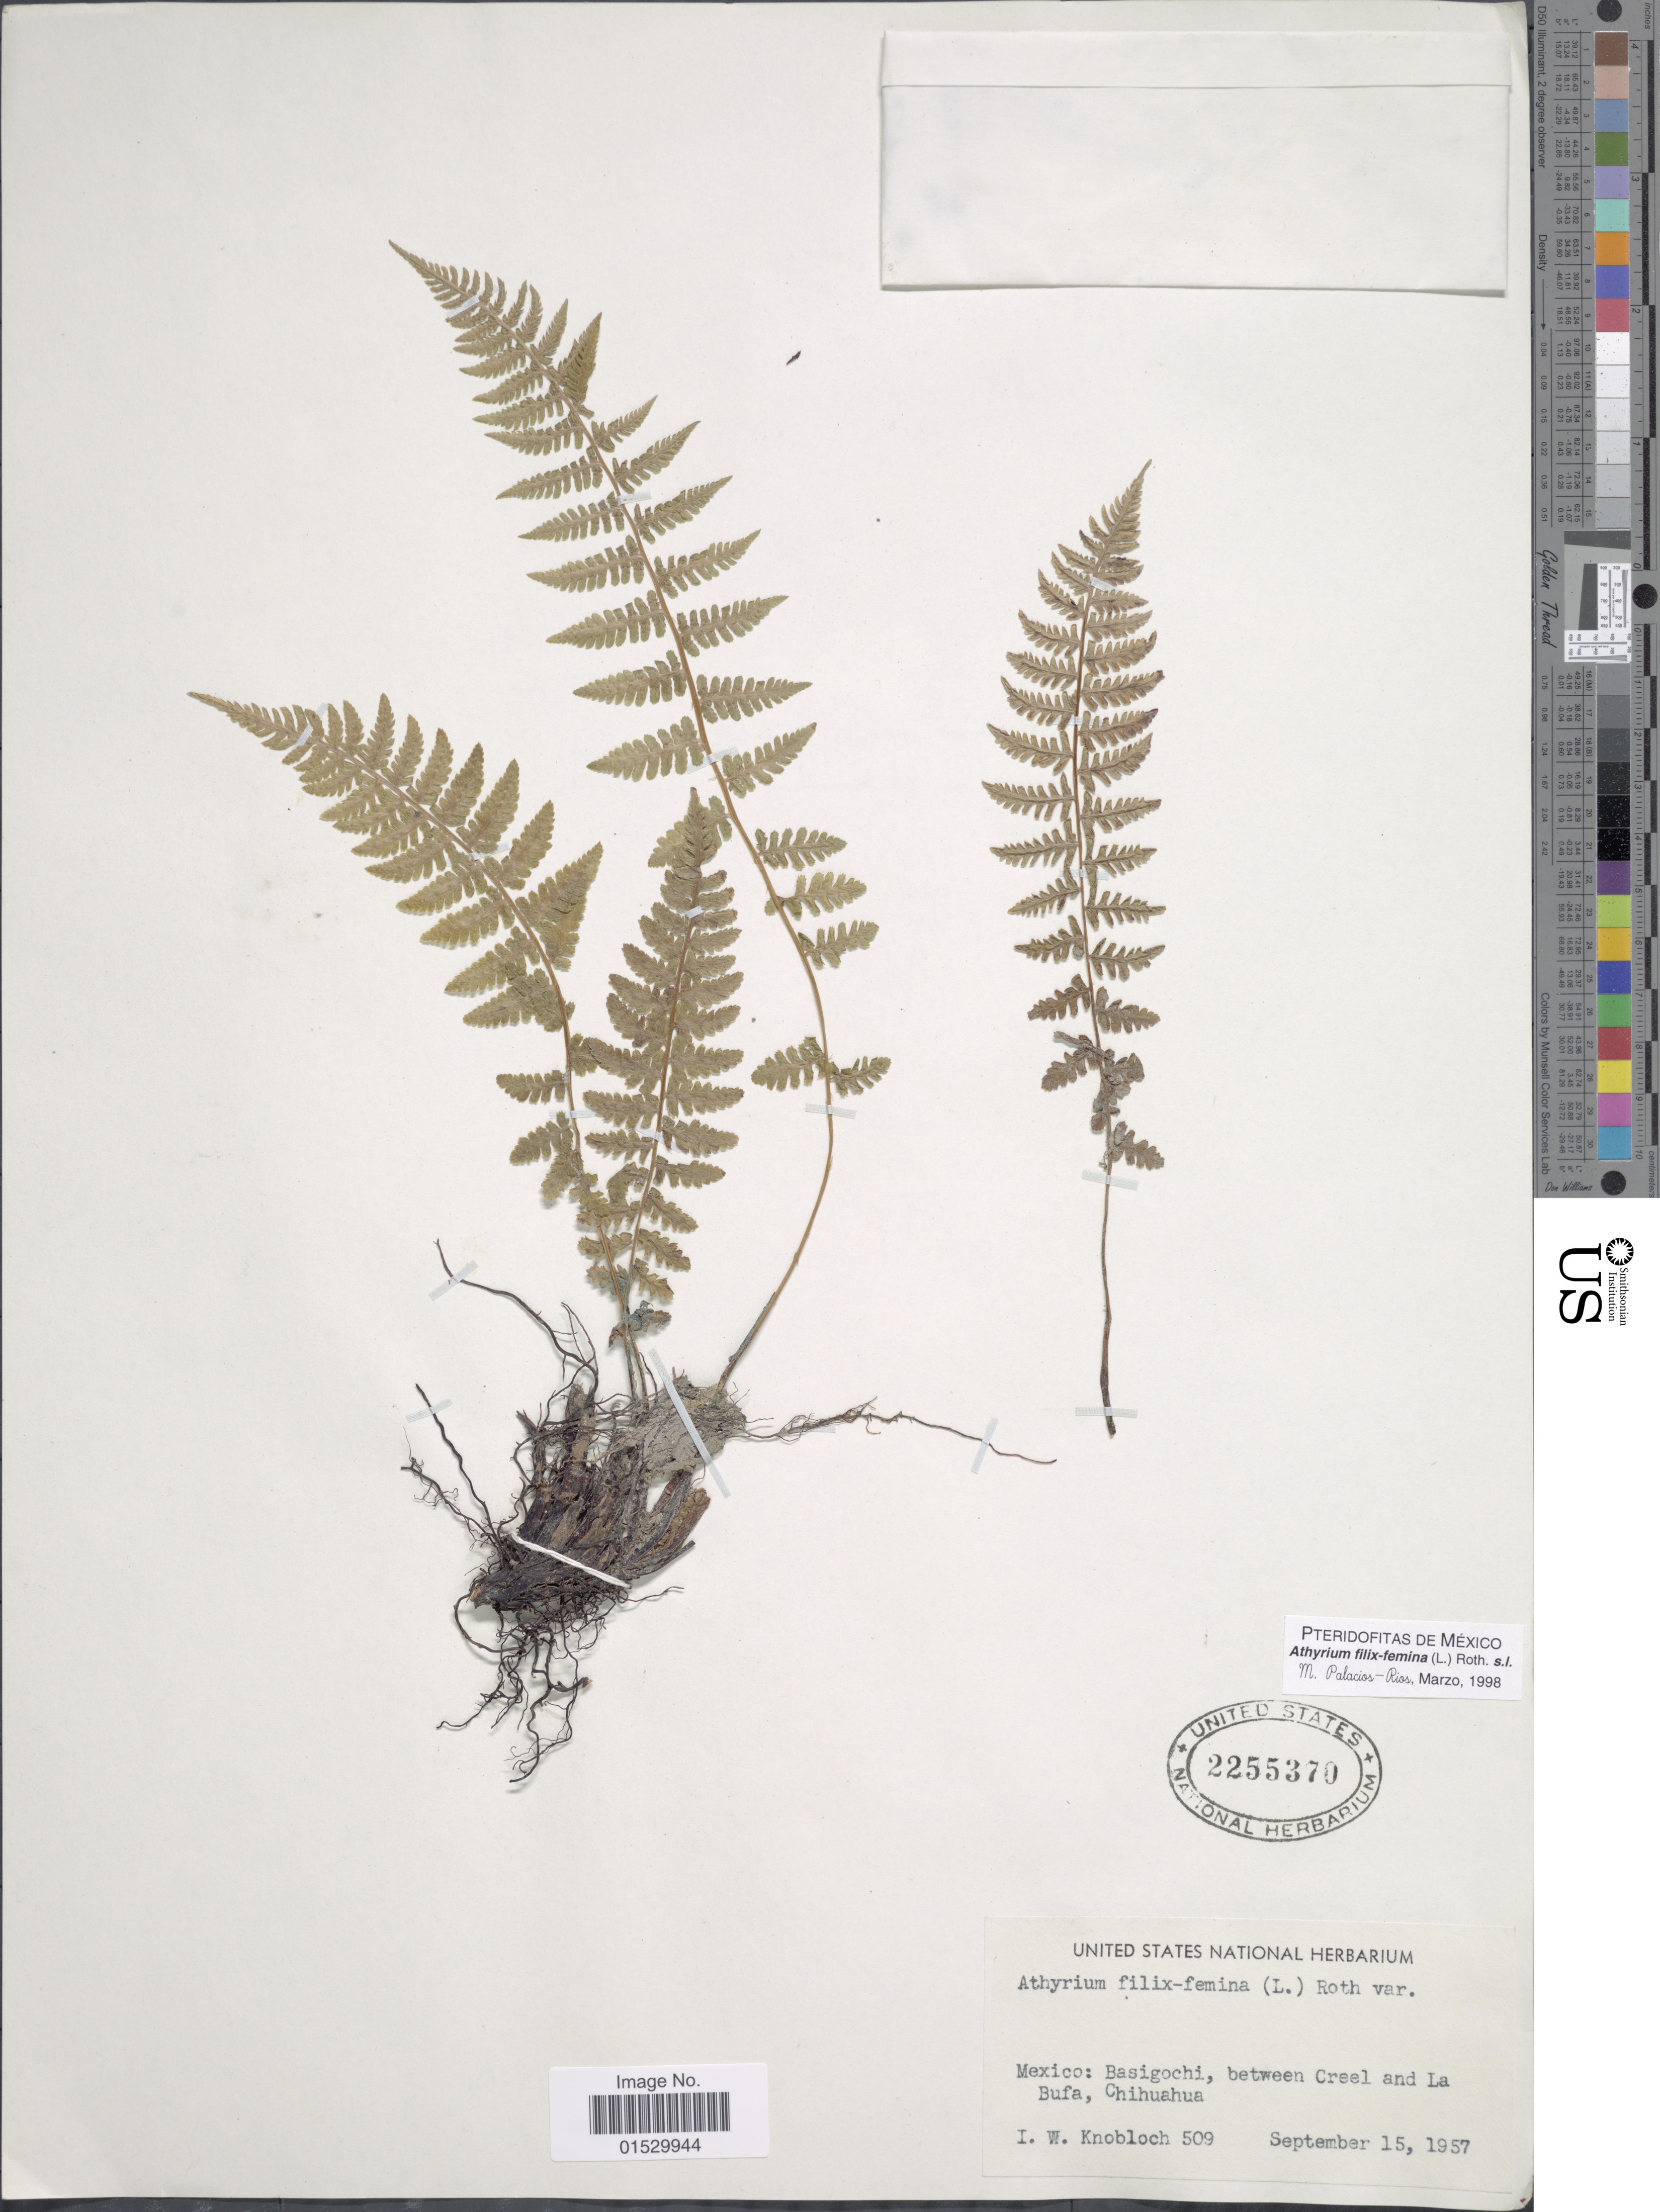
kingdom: Plantae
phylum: Tracheophyta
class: Polypodiopsida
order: Polypodiales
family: Athyriaceae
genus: Athyrium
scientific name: Athyrium bourgeaui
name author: E. Fourn.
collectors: I. W. Knobloch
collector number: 509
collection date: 1957-09-15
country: Mexico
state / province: Chihuahua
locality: Basigochi, between Creel and La Bufa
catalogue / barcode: US 2255370